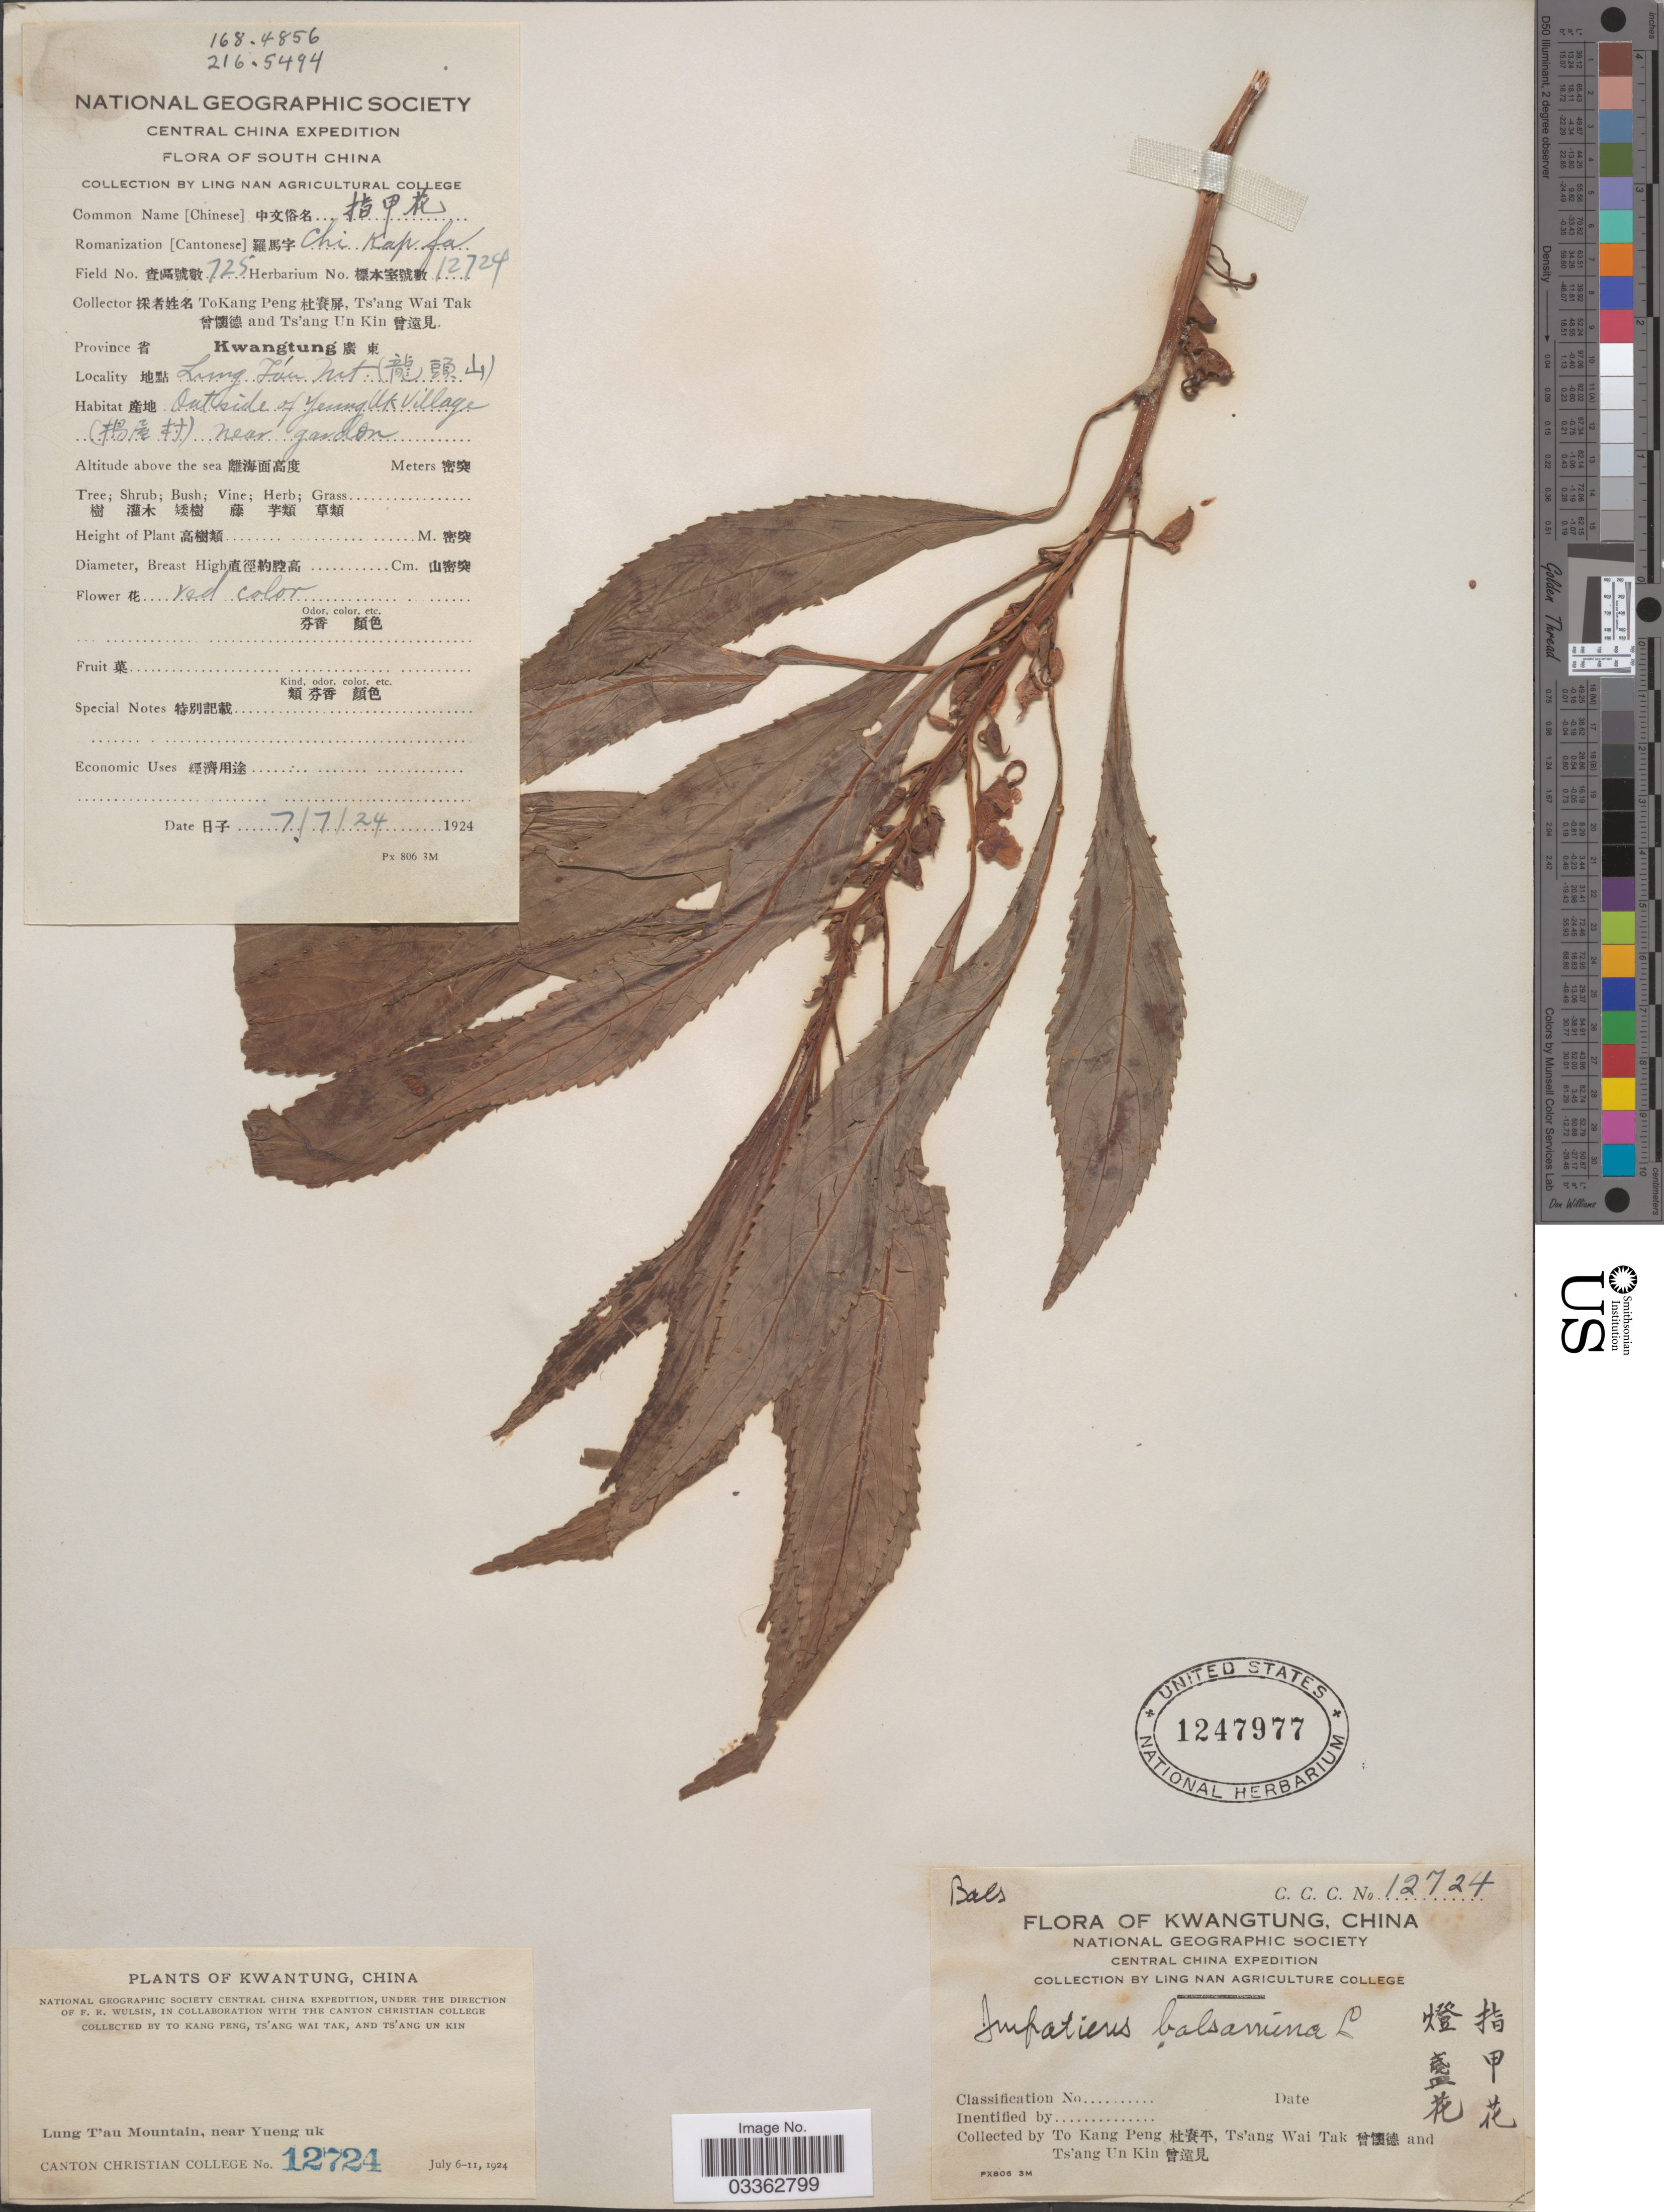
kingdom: Plantae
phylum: Tracheophyta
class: Magnoliopsida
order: Ericales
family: Balsaminaceae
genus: Impatiens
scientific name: Impatiens balsamina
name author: L.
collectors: Kang Peng To, W. T. Tsang & Ts' Ang Un Kin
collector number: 725/12724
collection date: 1924-07-07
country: China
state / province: Guangdong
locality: Kwangtung. Central China. Lung T'au Mountain, near Yueng uk. Outside of Yeung Uk Village (X) near garden.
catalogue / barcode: US 1247977